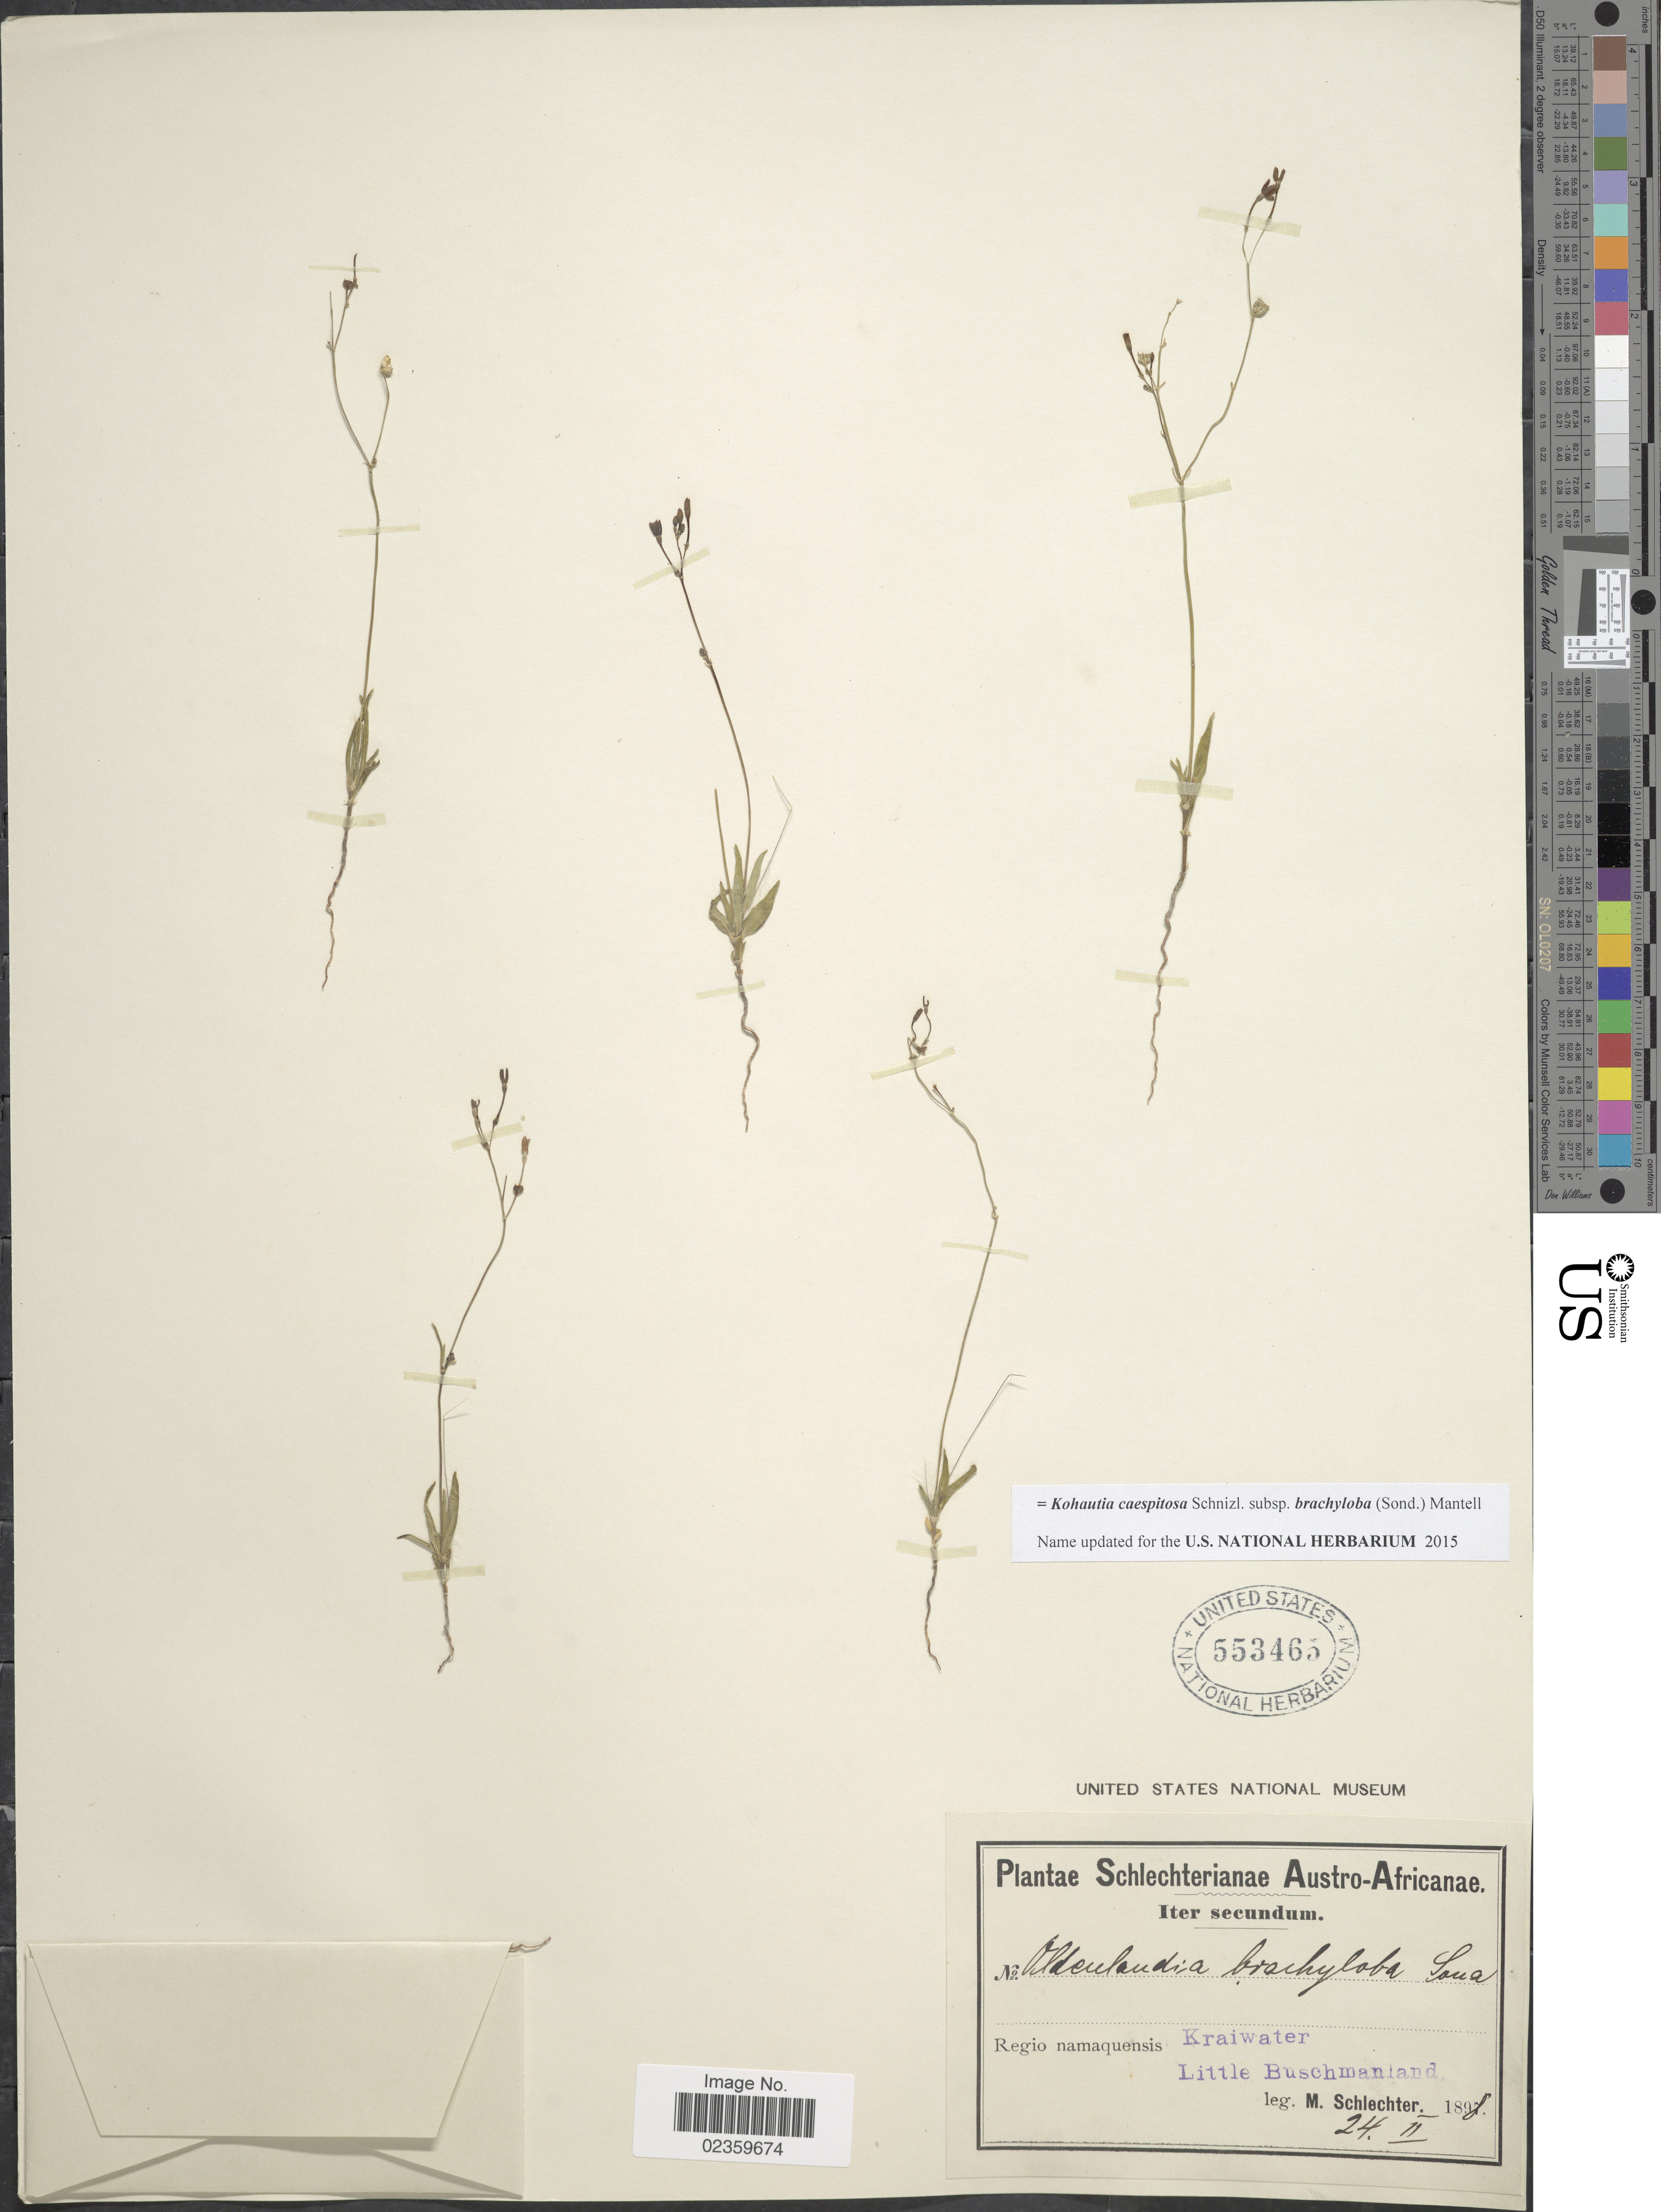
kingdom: Plantae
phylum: Tracheophyta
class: Magnoliopsida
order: Gentianales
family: Rubiaceae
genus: Kohautia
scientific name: Kohautia caespitosa subsp. brachyloba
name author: (Sond.) Mantell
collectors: M. Schlechter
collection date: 1898-02-24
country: South Africa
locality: Regio namaquensis. Kraiwater. Little Buschmanland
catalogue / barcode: US 553465